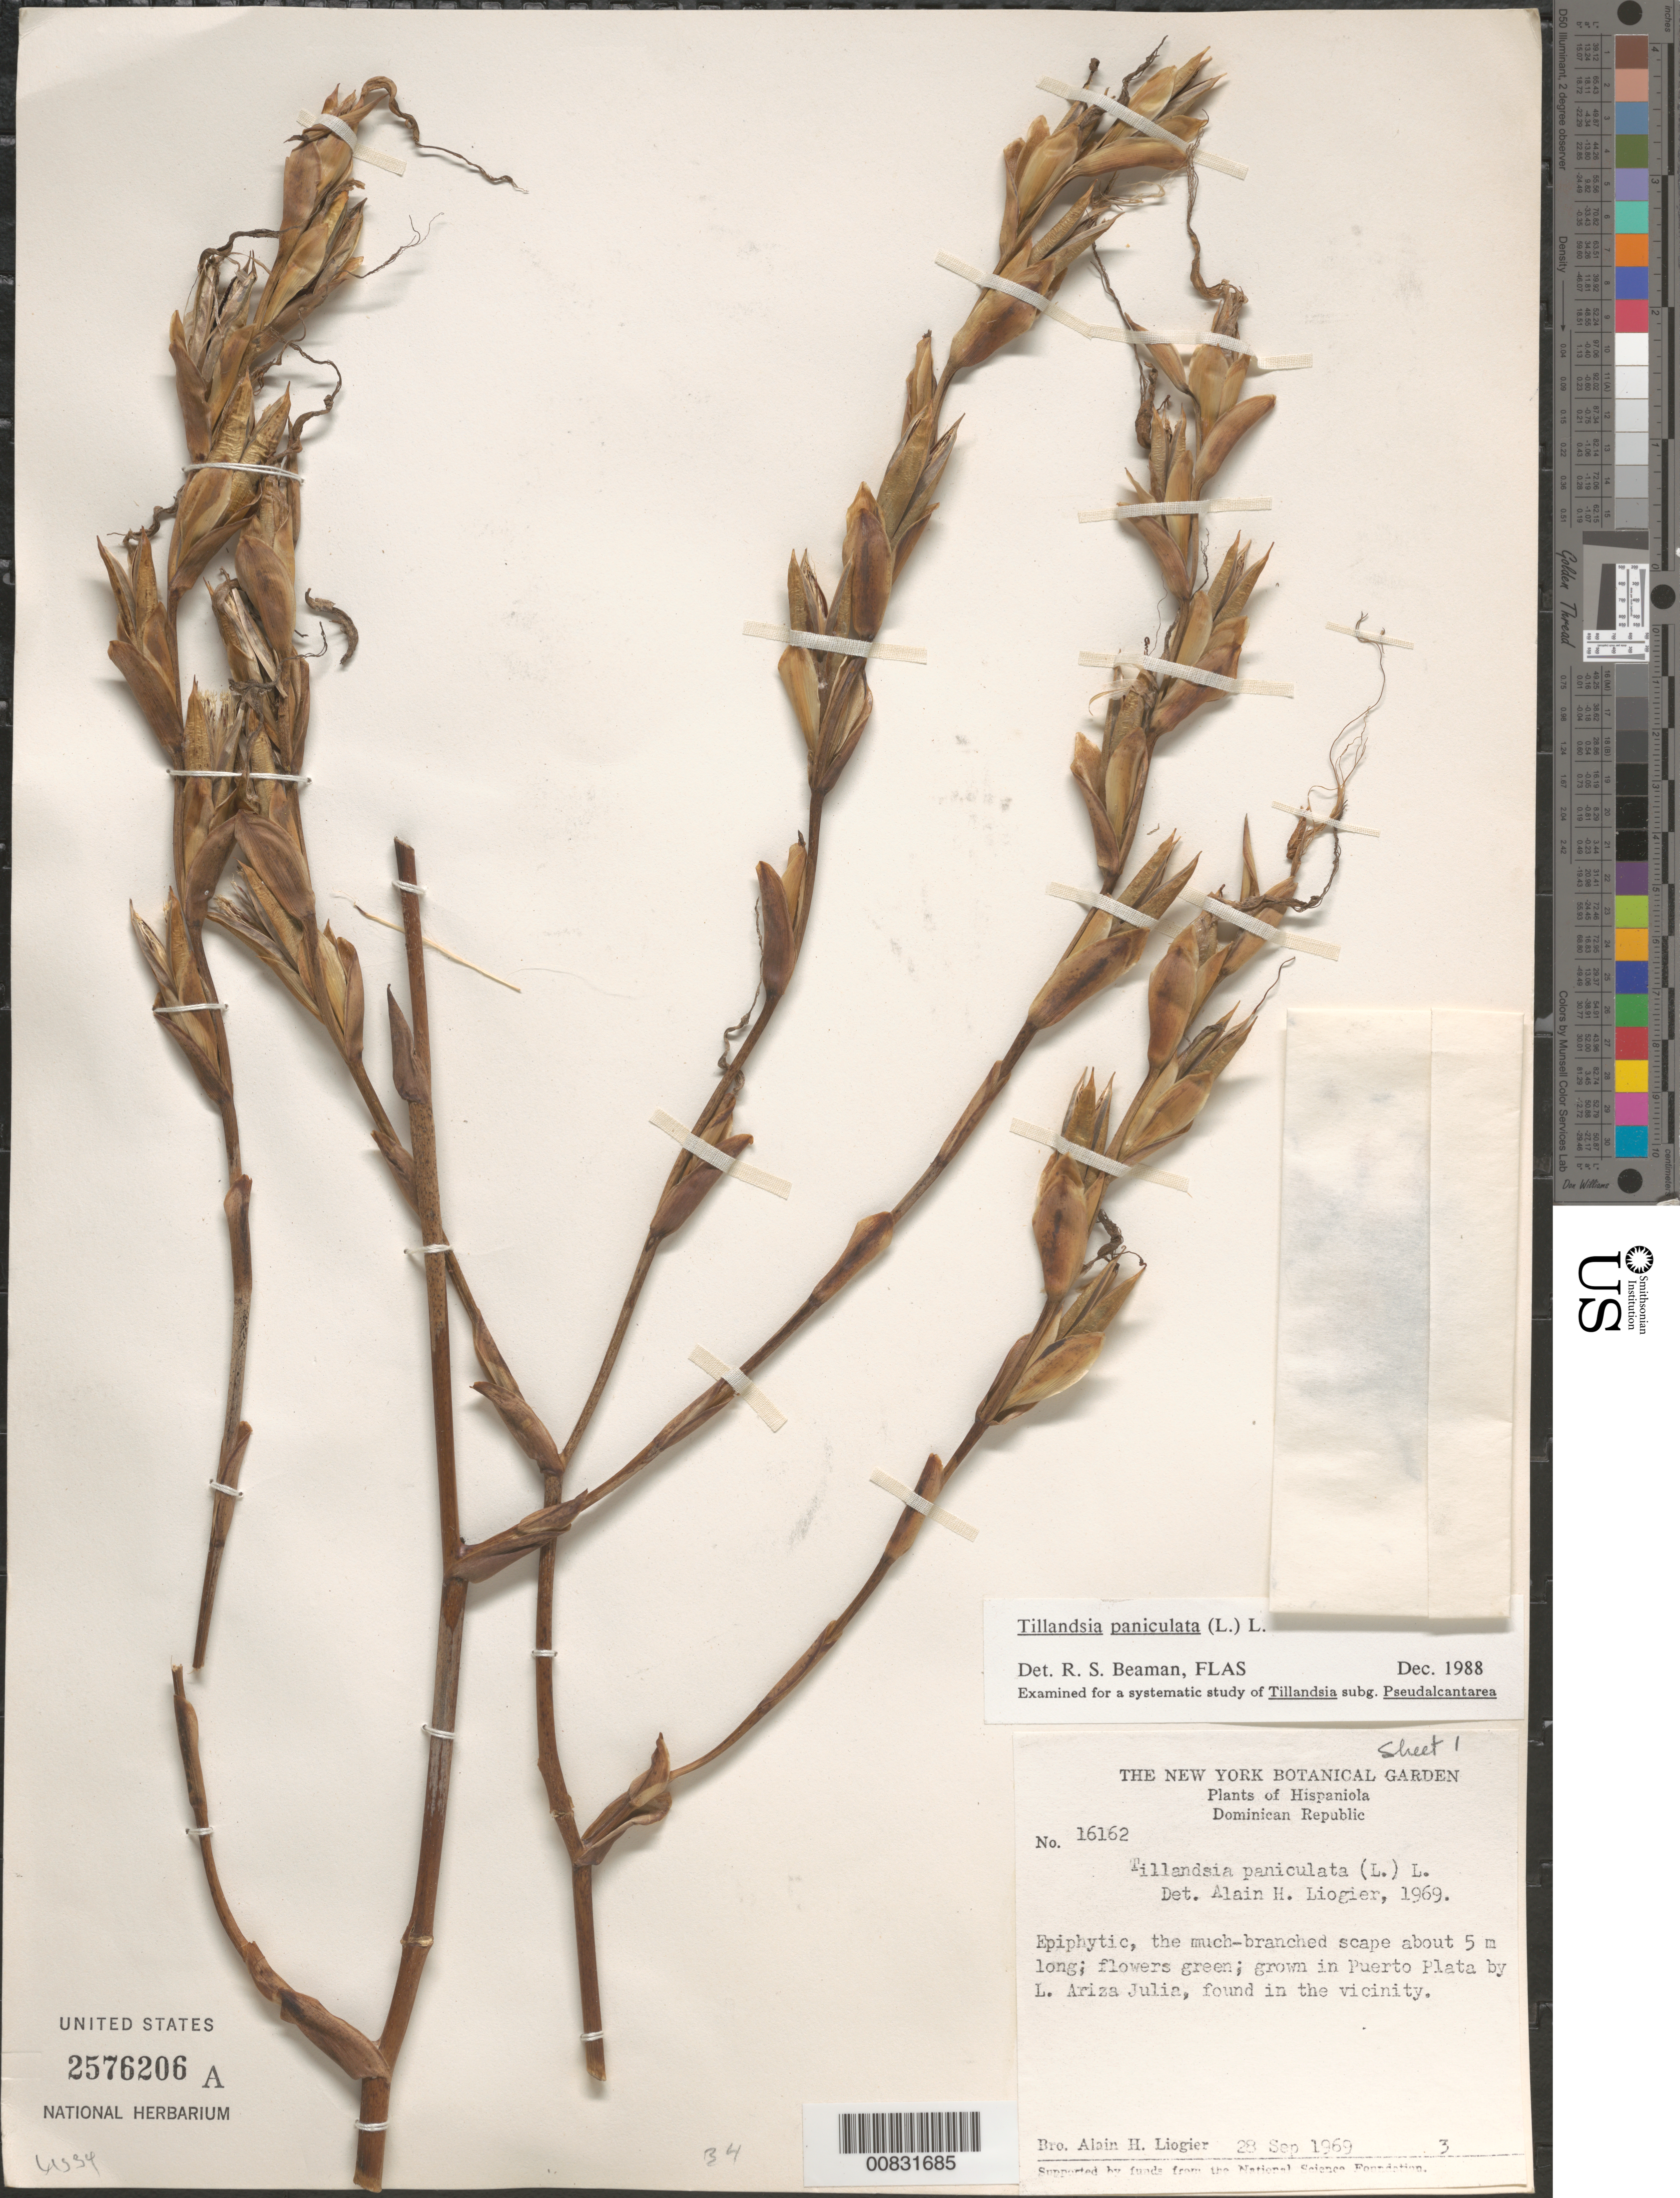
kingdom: Plantae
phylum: Tracheophyta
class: Liliopsida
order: Poales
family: Bromeliaceae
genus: Tillandsia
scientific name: Tillandsia paniculata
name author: (L.) L.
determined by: Beaman, R. S.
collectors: A. H. Liogier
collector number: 16162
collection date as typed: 28 Sep 1969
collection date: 1969-09-28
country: Dominican Republic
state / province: Puerto Plata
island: Hispaniola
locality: Vicinity of Puerto Plata.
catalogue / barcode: US 2576206A